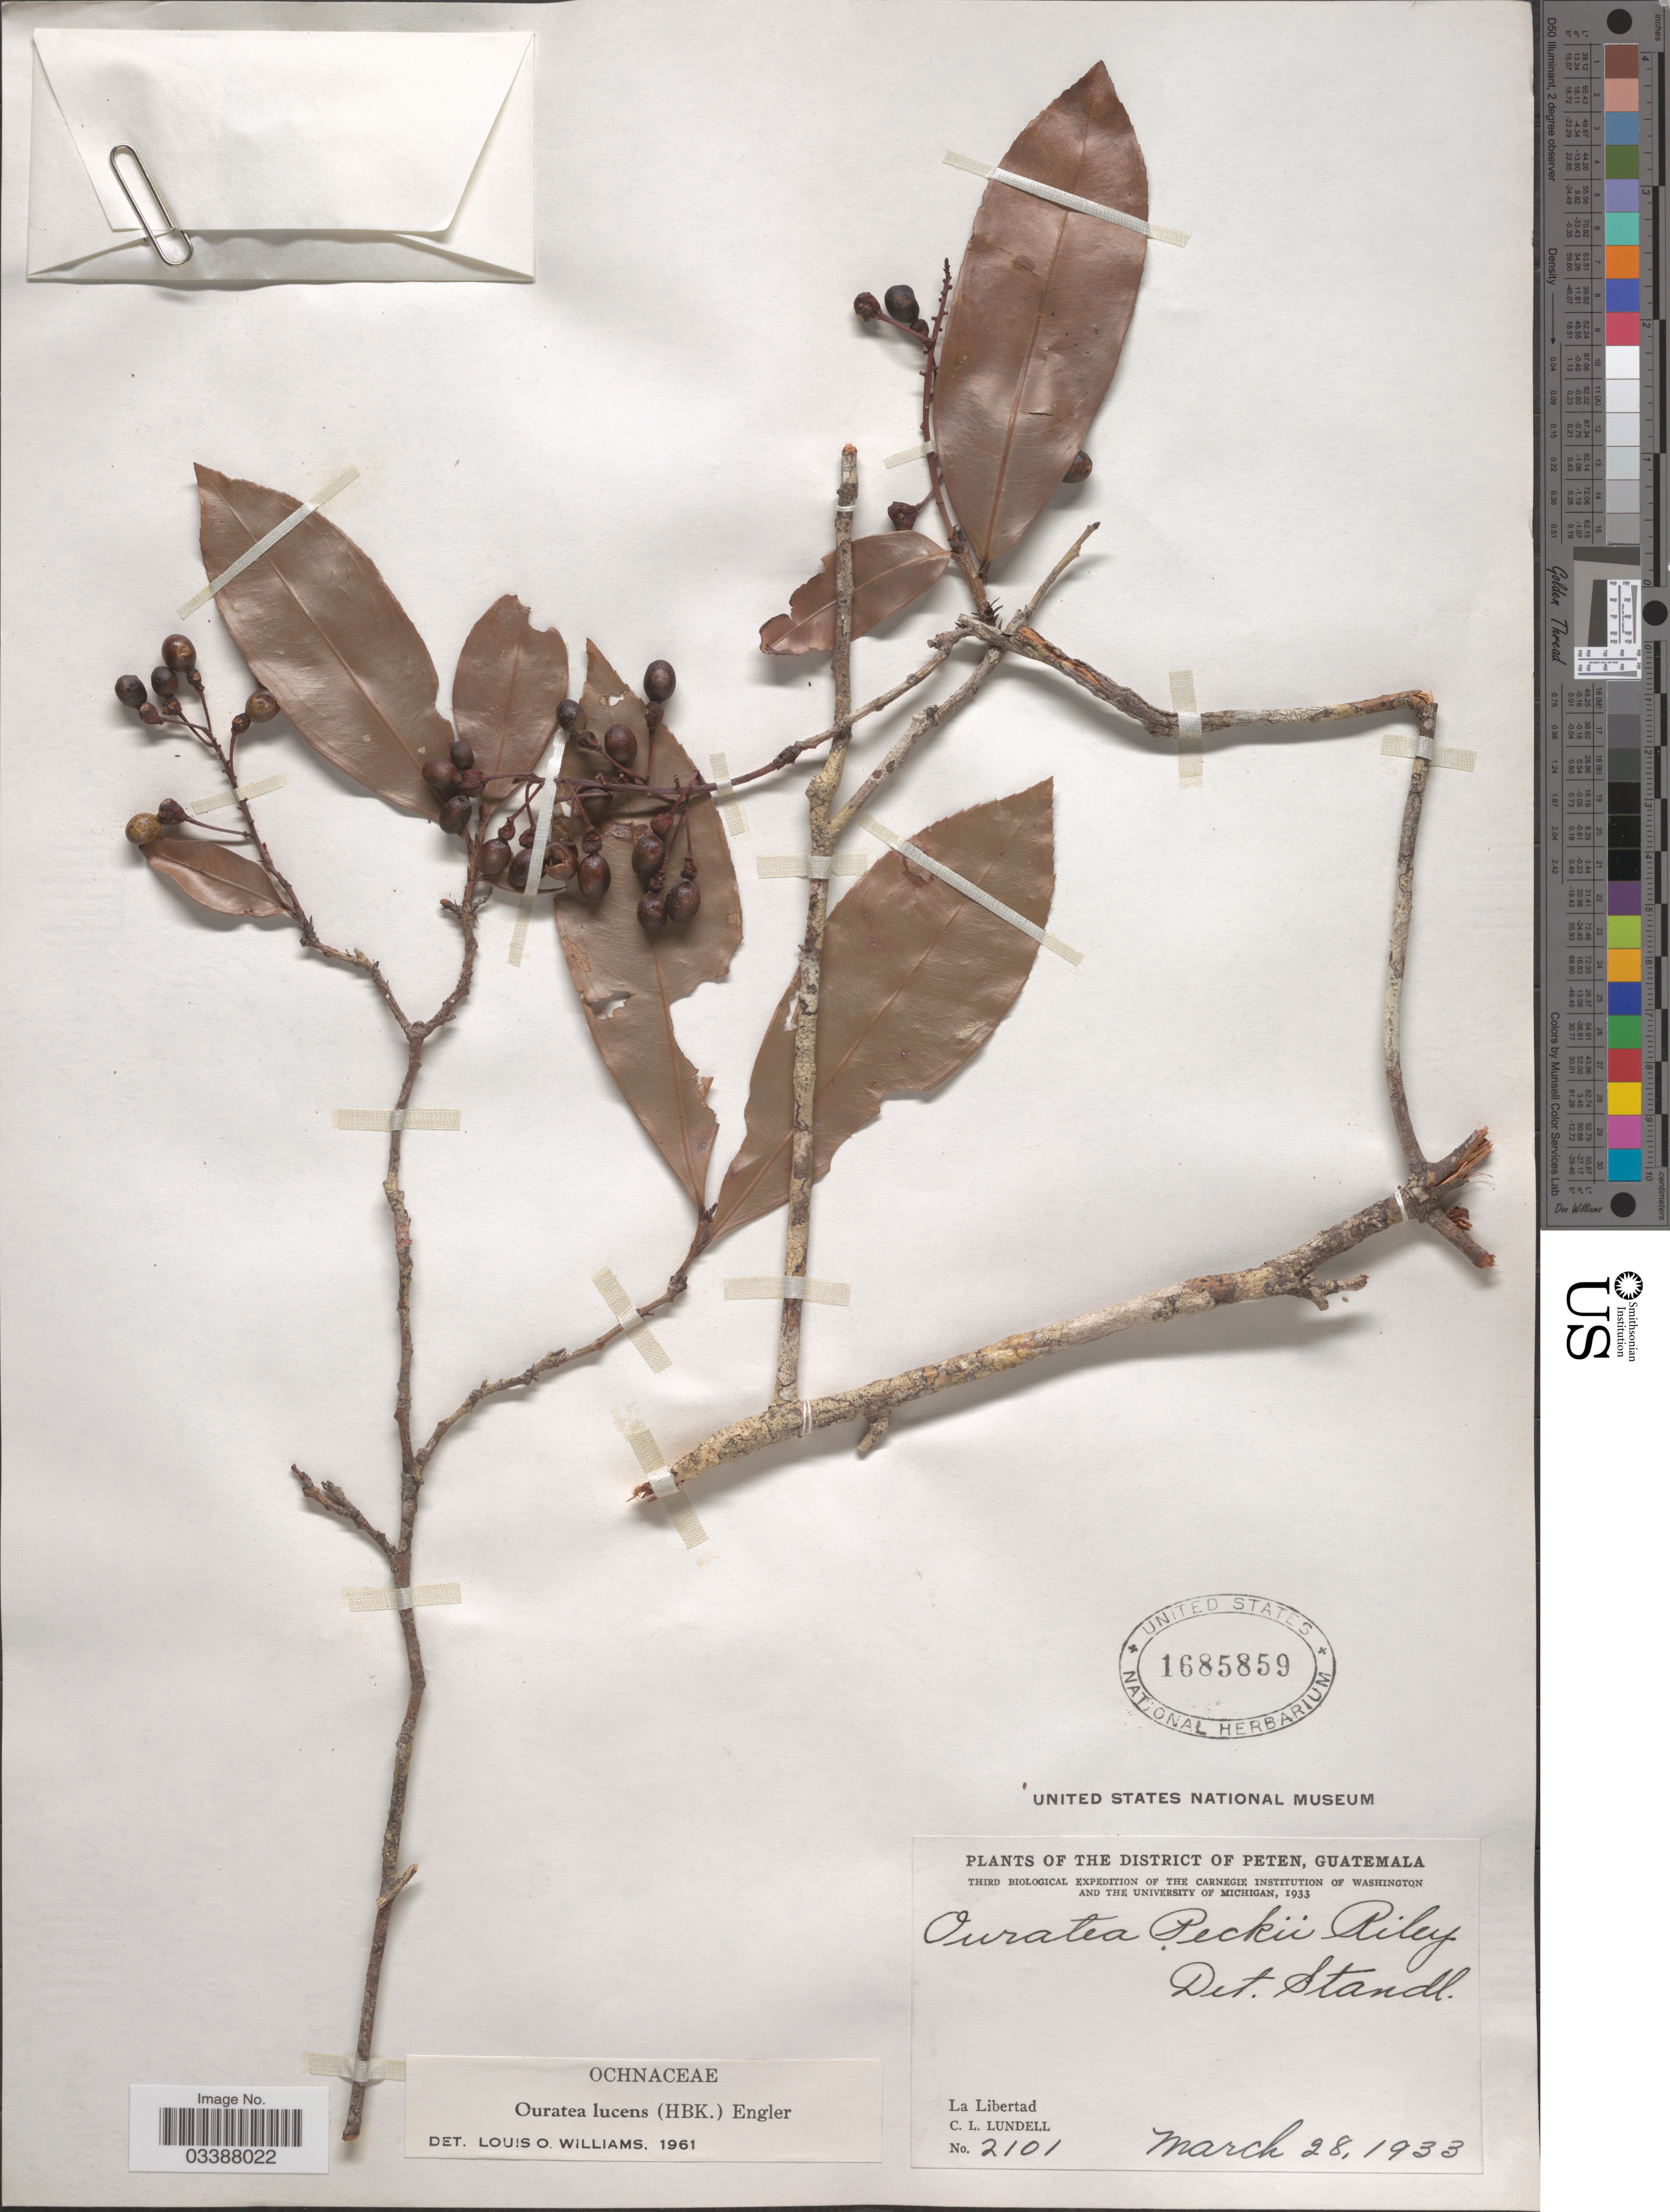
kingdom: Plantae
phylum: Tracheophyta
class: Magnoliopsida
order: Malpighiales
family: Ochnaceae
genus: Ouratea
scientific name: Ouratea lucens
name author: (Kunth) Engl.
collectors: C. L. Lundell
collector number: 2101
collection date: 1933-03-28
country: Guatemala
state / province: El Petén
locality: The District of Peten. La Libertad.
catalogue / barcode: US 1685859